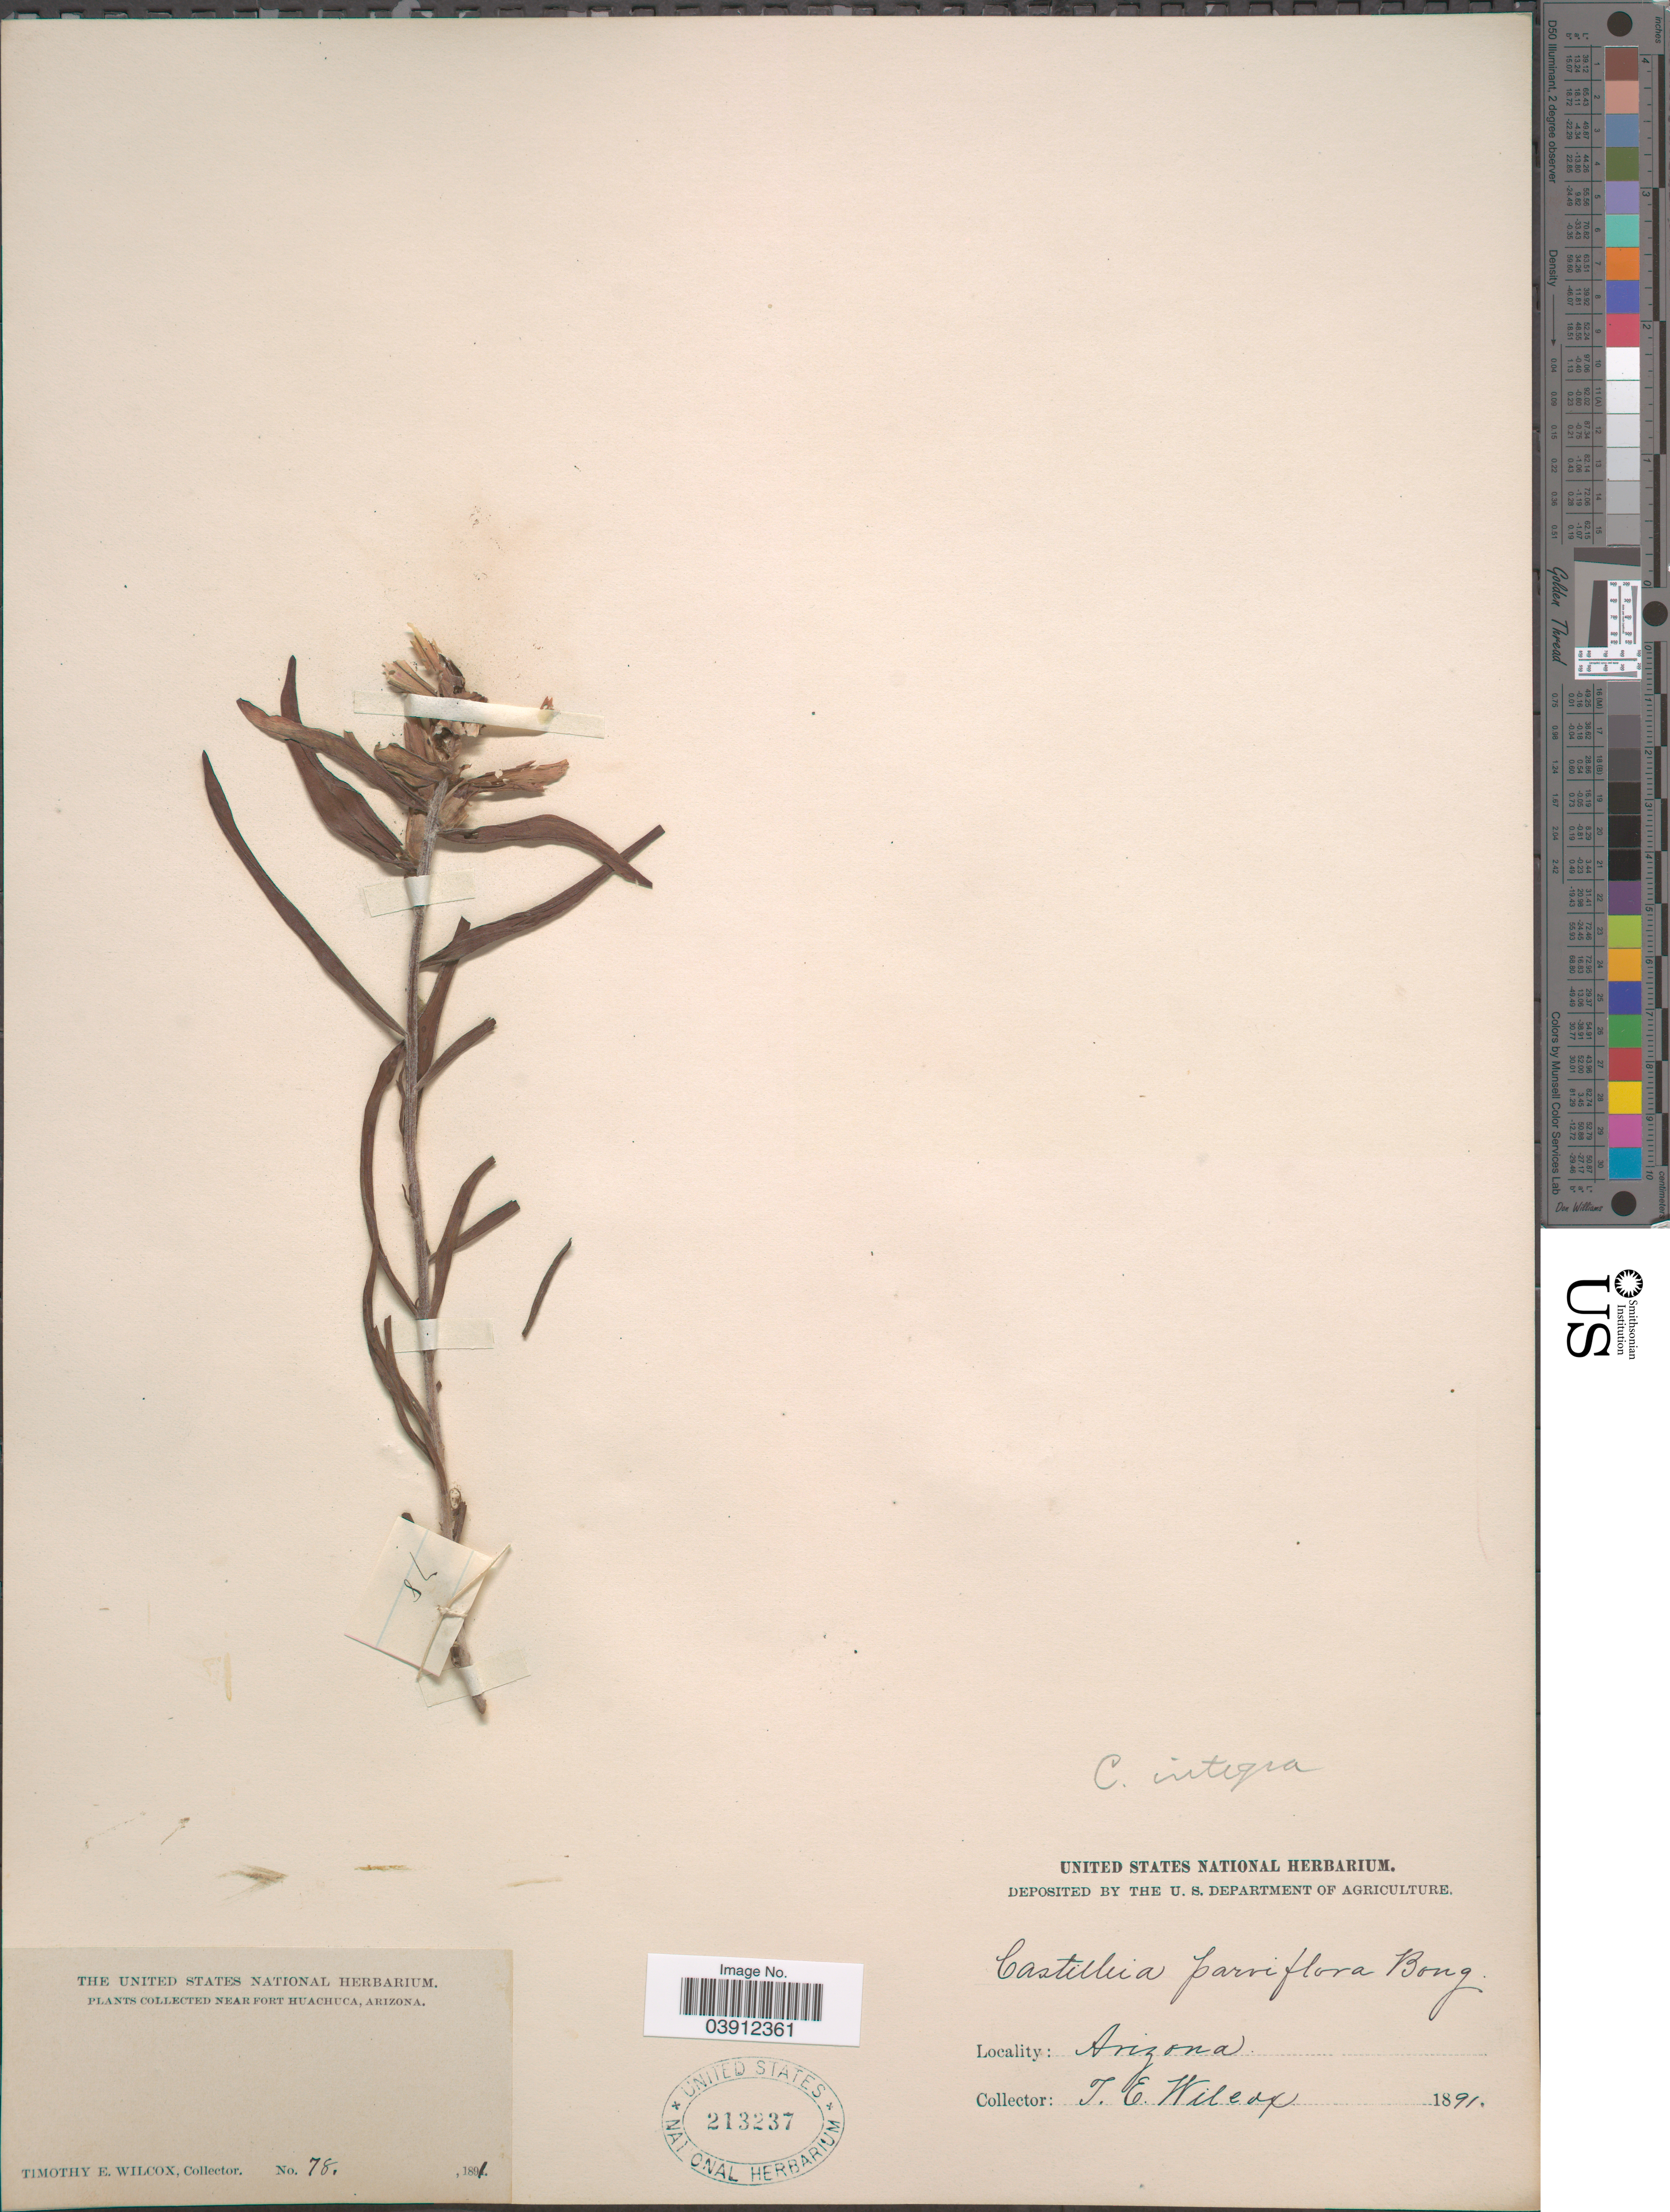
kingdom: Plantae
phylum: Tracheophyta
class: Magnoliopsida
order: Lamiales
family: Orobanchaceae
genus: Castilleja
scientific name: Castilleja integra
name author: A. Gray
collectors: T. E. Wilcox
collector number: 78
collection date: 1891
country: United States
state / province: Arizona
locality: Near Fort Huachuca.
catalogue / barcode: US 213237